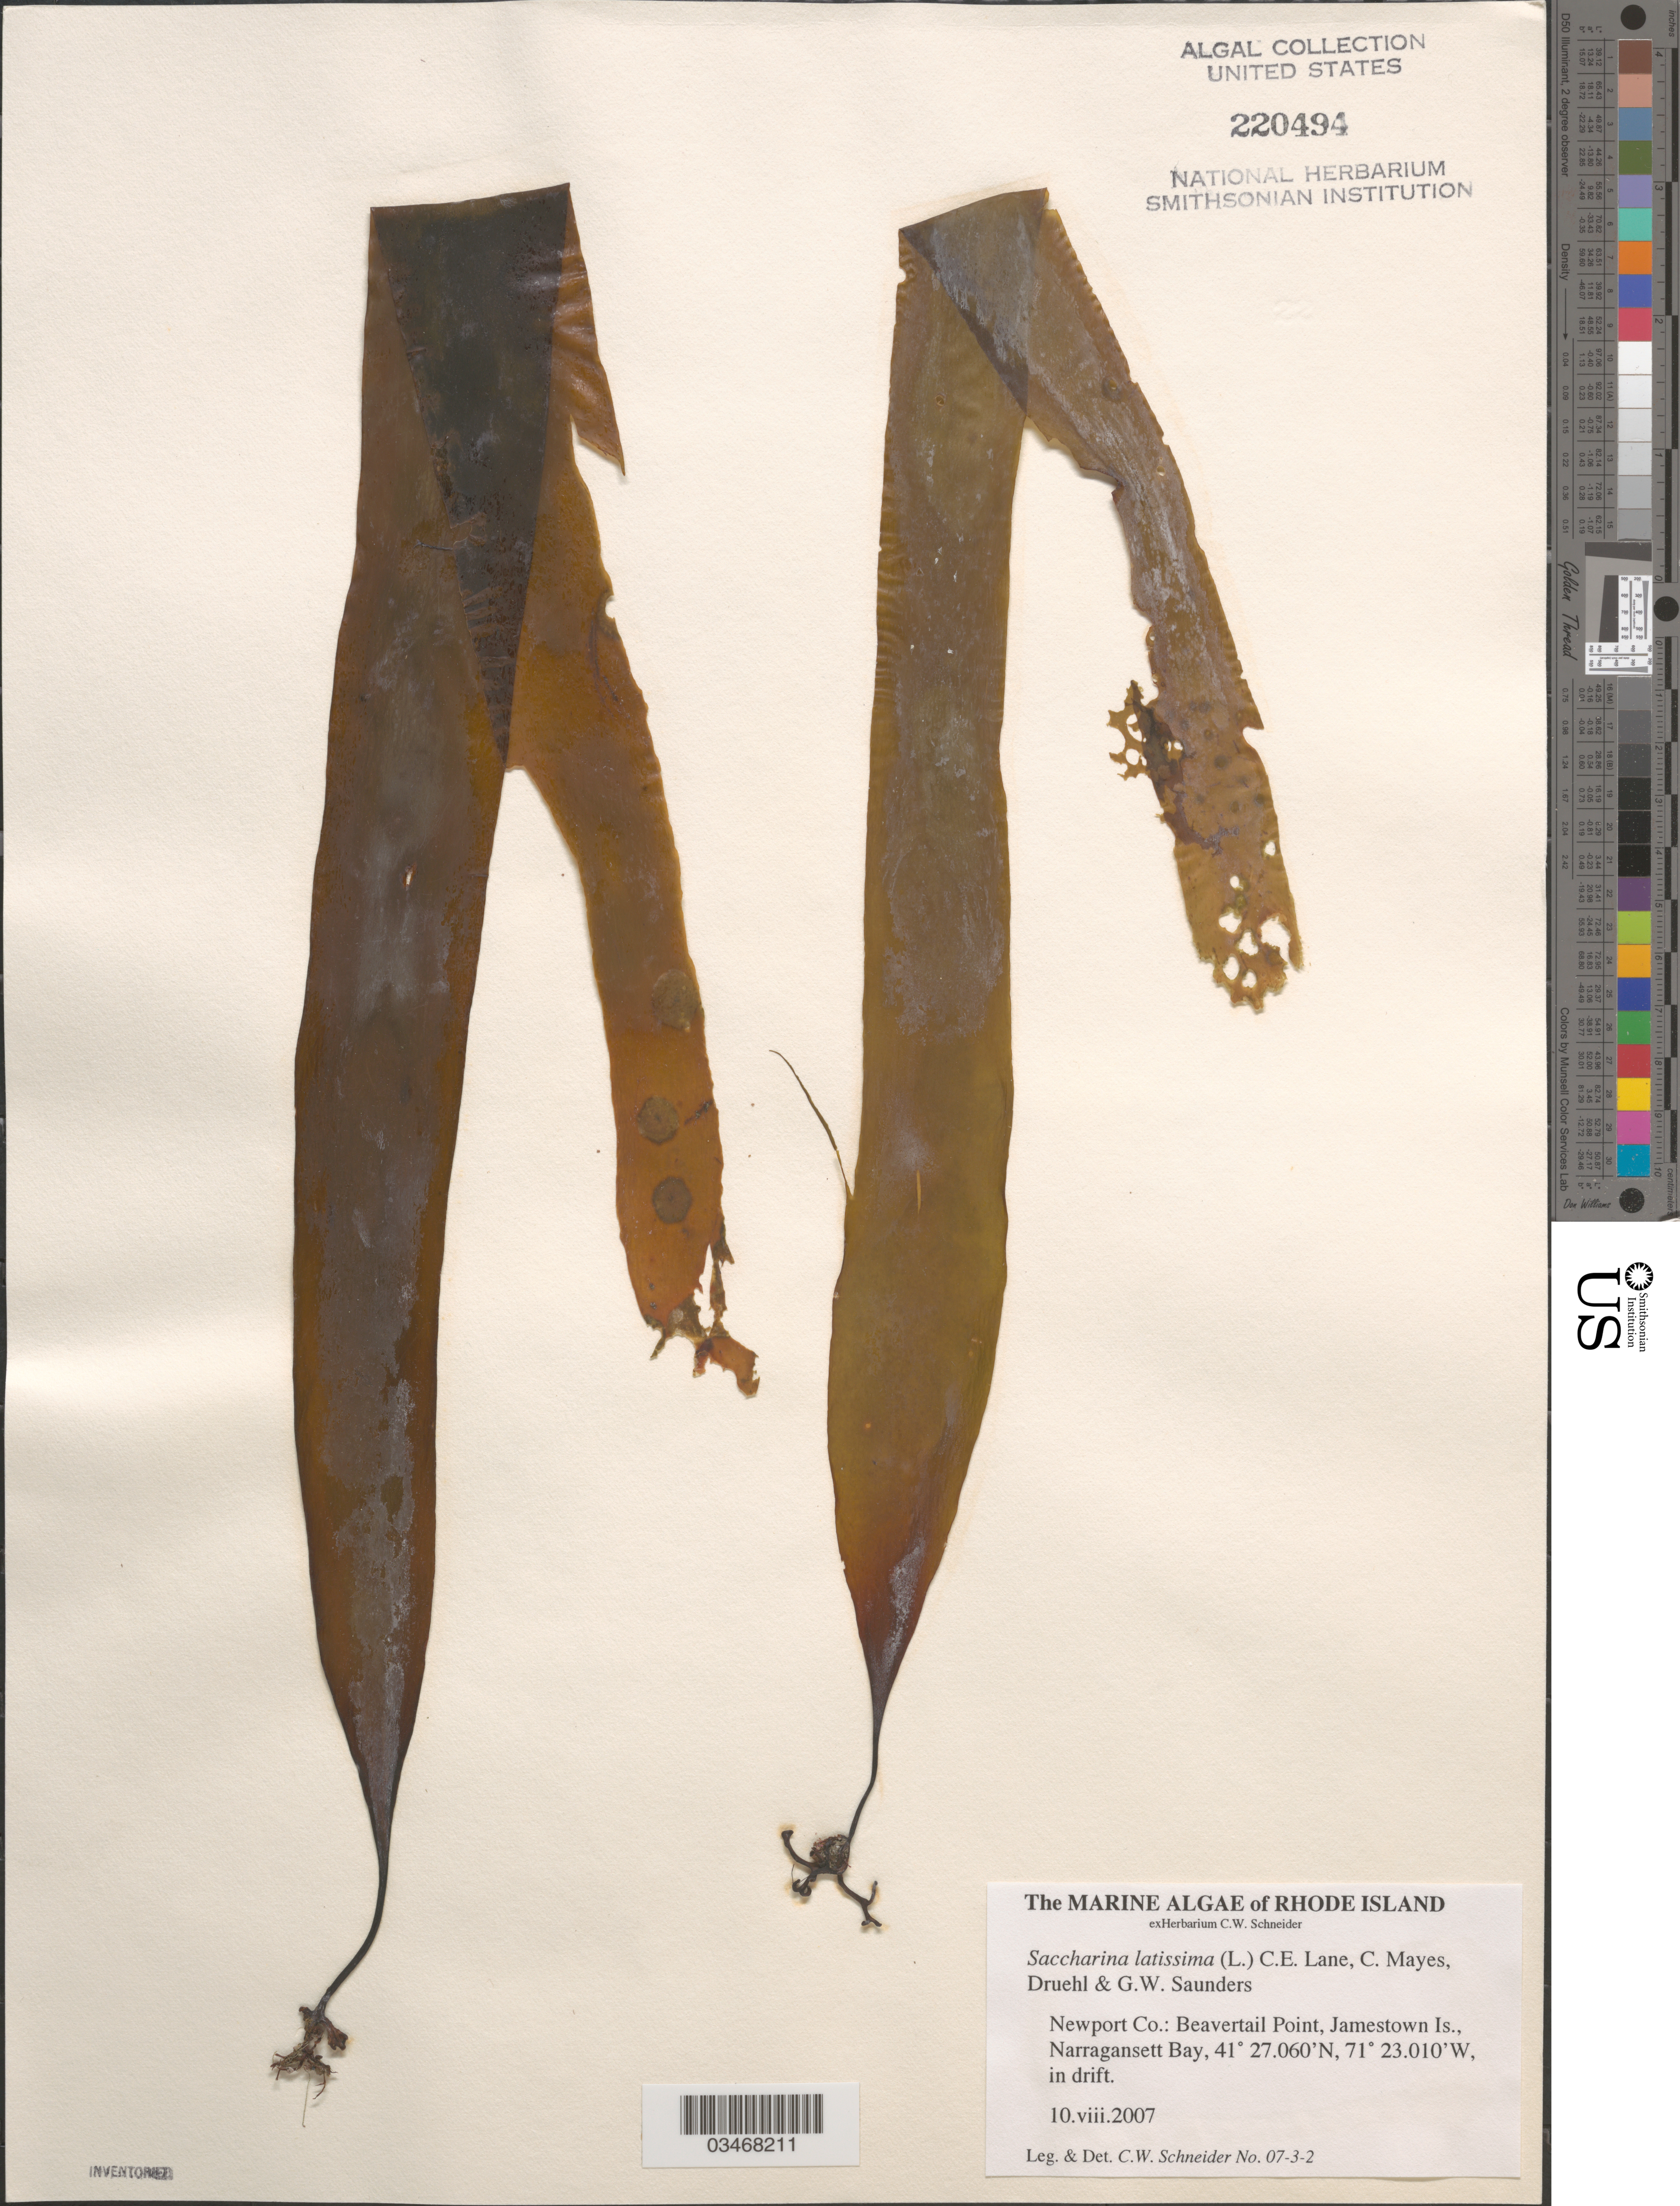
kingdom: Chromista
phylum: Ochrophyta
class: Phaeophyceae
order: Laminariales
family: Laminariaceae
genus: Saccharina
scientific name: Saccharina latissima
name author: C.E. Lane et al.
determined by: Schneider, C. W.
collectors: C. W. Schneider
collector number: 07-3-2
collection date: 2007-08-10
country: United States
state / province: Rhode Island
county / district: Newport County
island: Jamestown Island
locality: Beavertail Point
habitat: In drift.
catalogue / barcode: US 220494